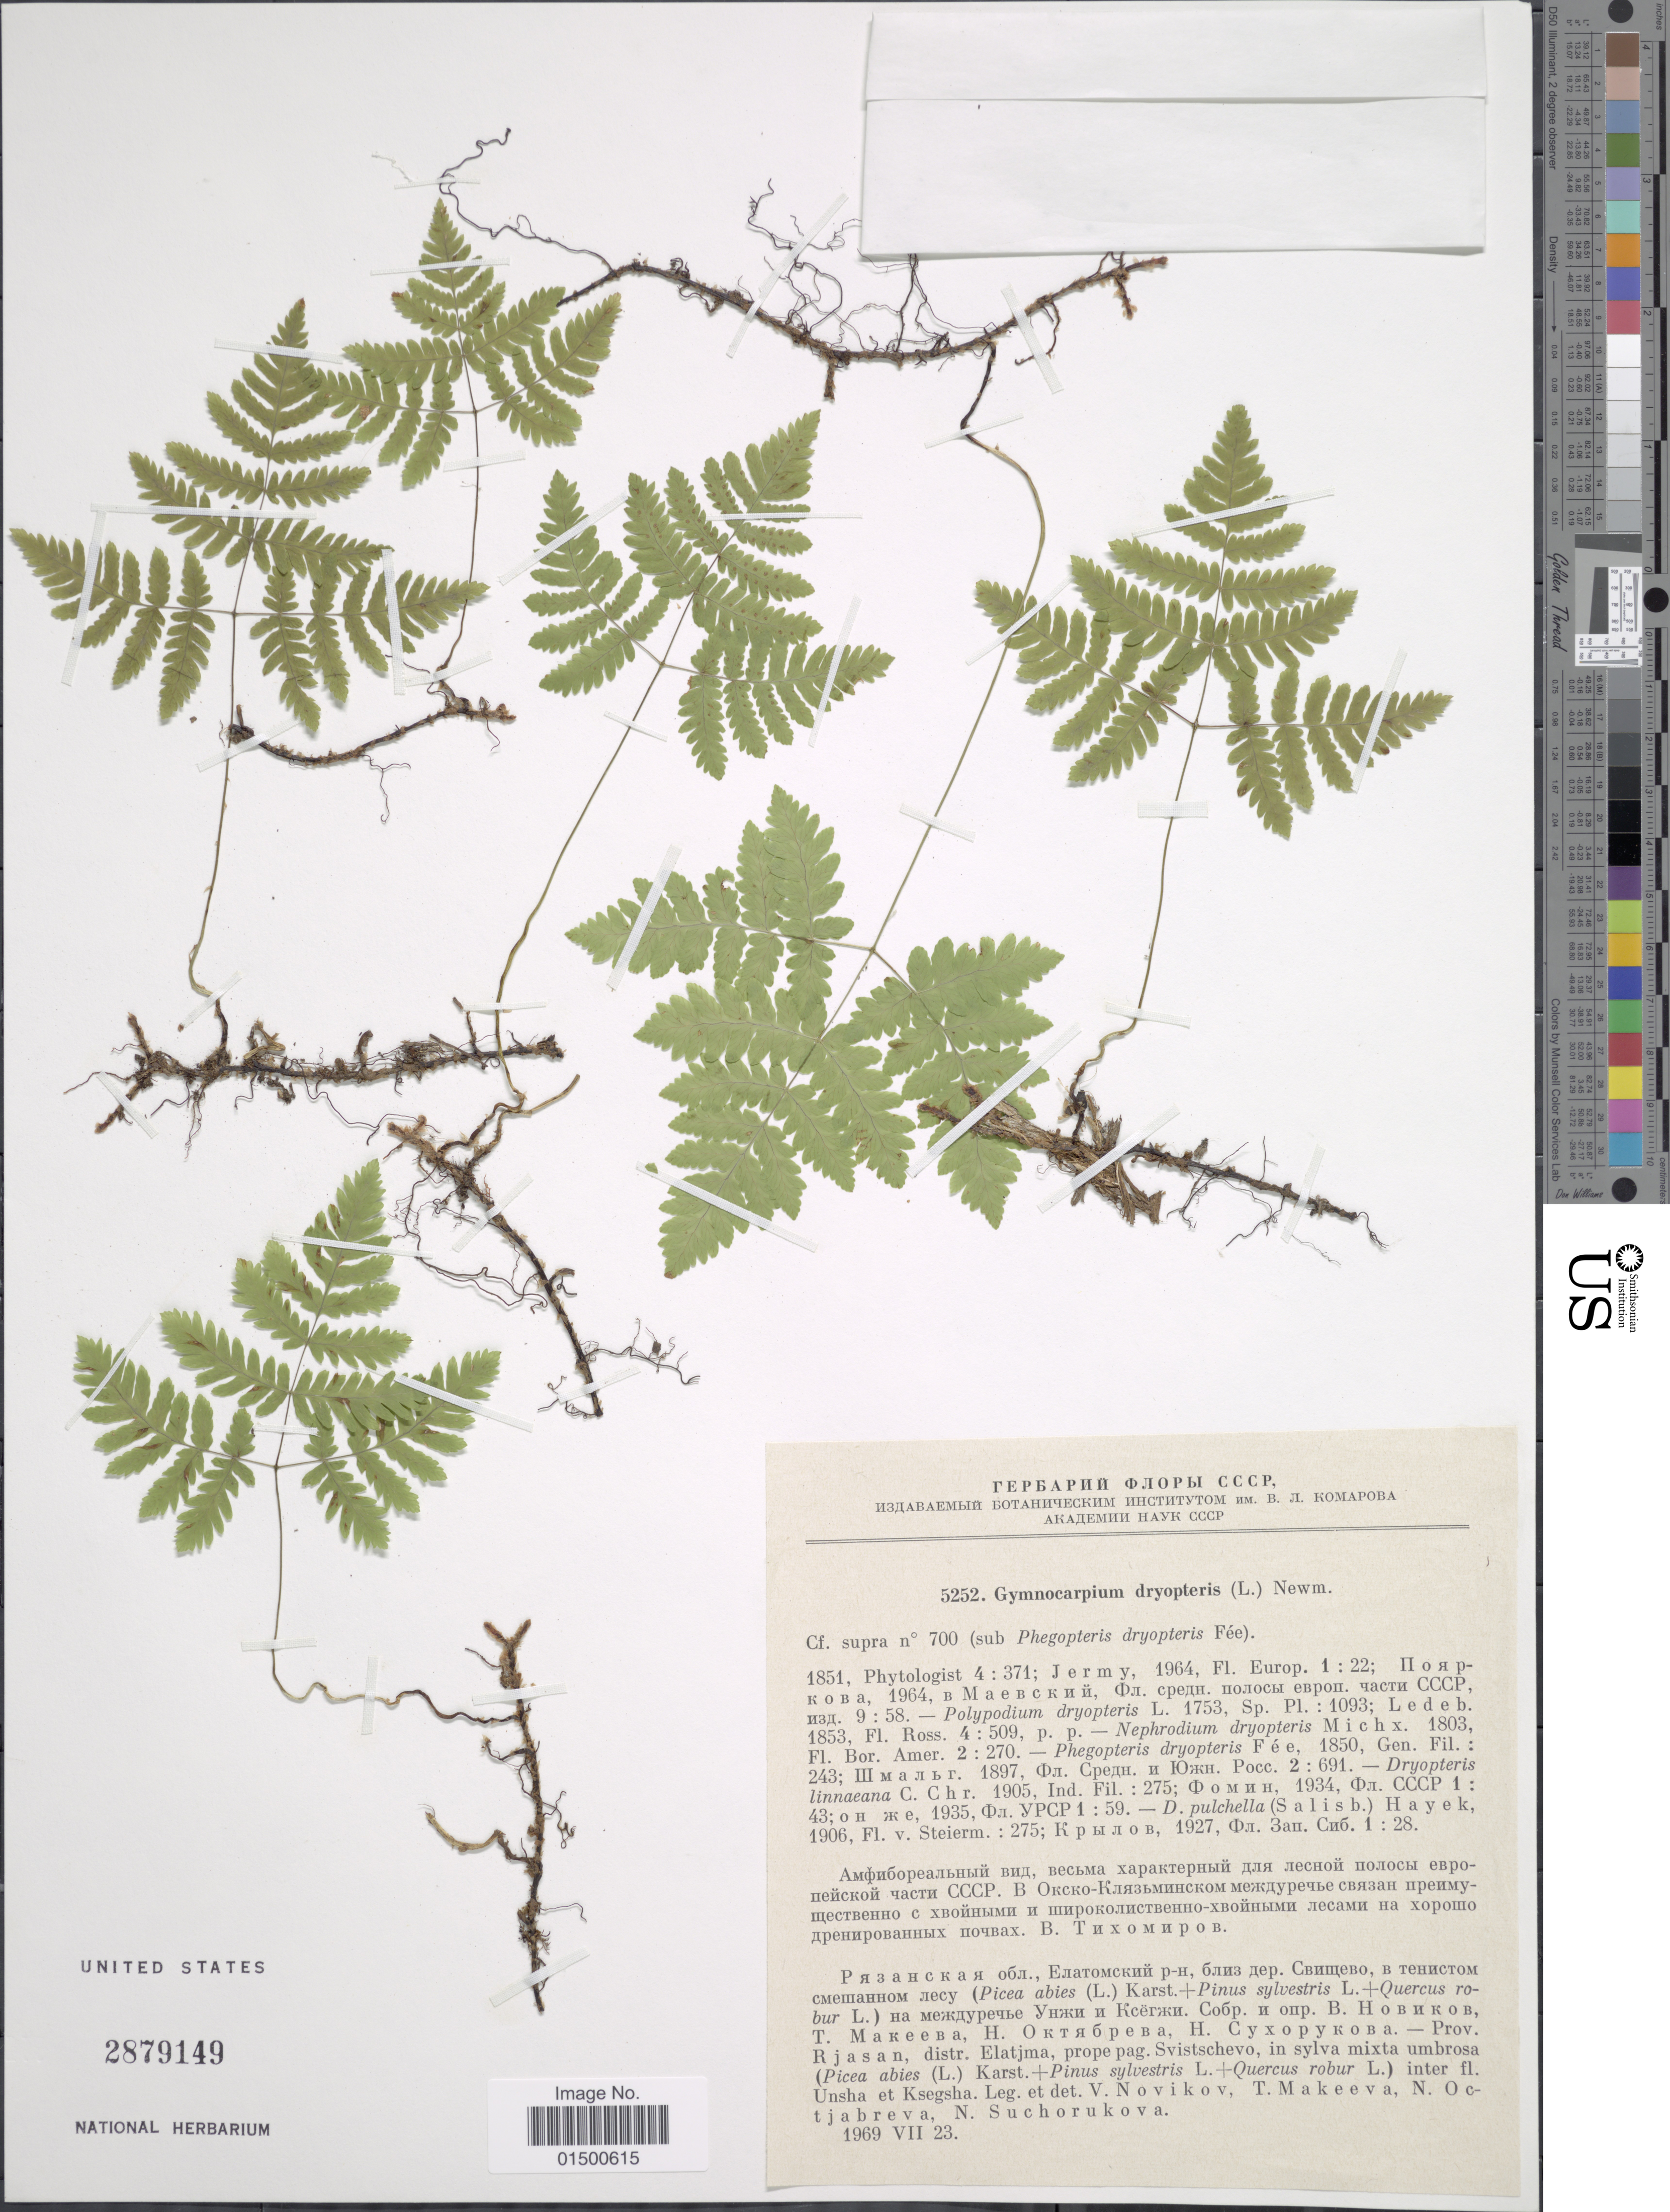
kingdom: Plantae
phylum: Tracheophyta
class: Polypodiopsida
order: Polypodiales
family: Cystopteridaceae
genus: Gymnocarpium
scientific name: Gymnocarpium disjunctum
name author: (Rupr.) Ching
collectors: V. Novikov, T. Makeeva, N. Octjabreva & N. Suchorukova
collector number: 5252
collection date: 1969-07-23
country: Russian Federation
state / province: Ryazan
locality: Prov. Rjasan, distr. Elatjma, prope pag. Svitschevo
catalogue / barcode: US 2879149